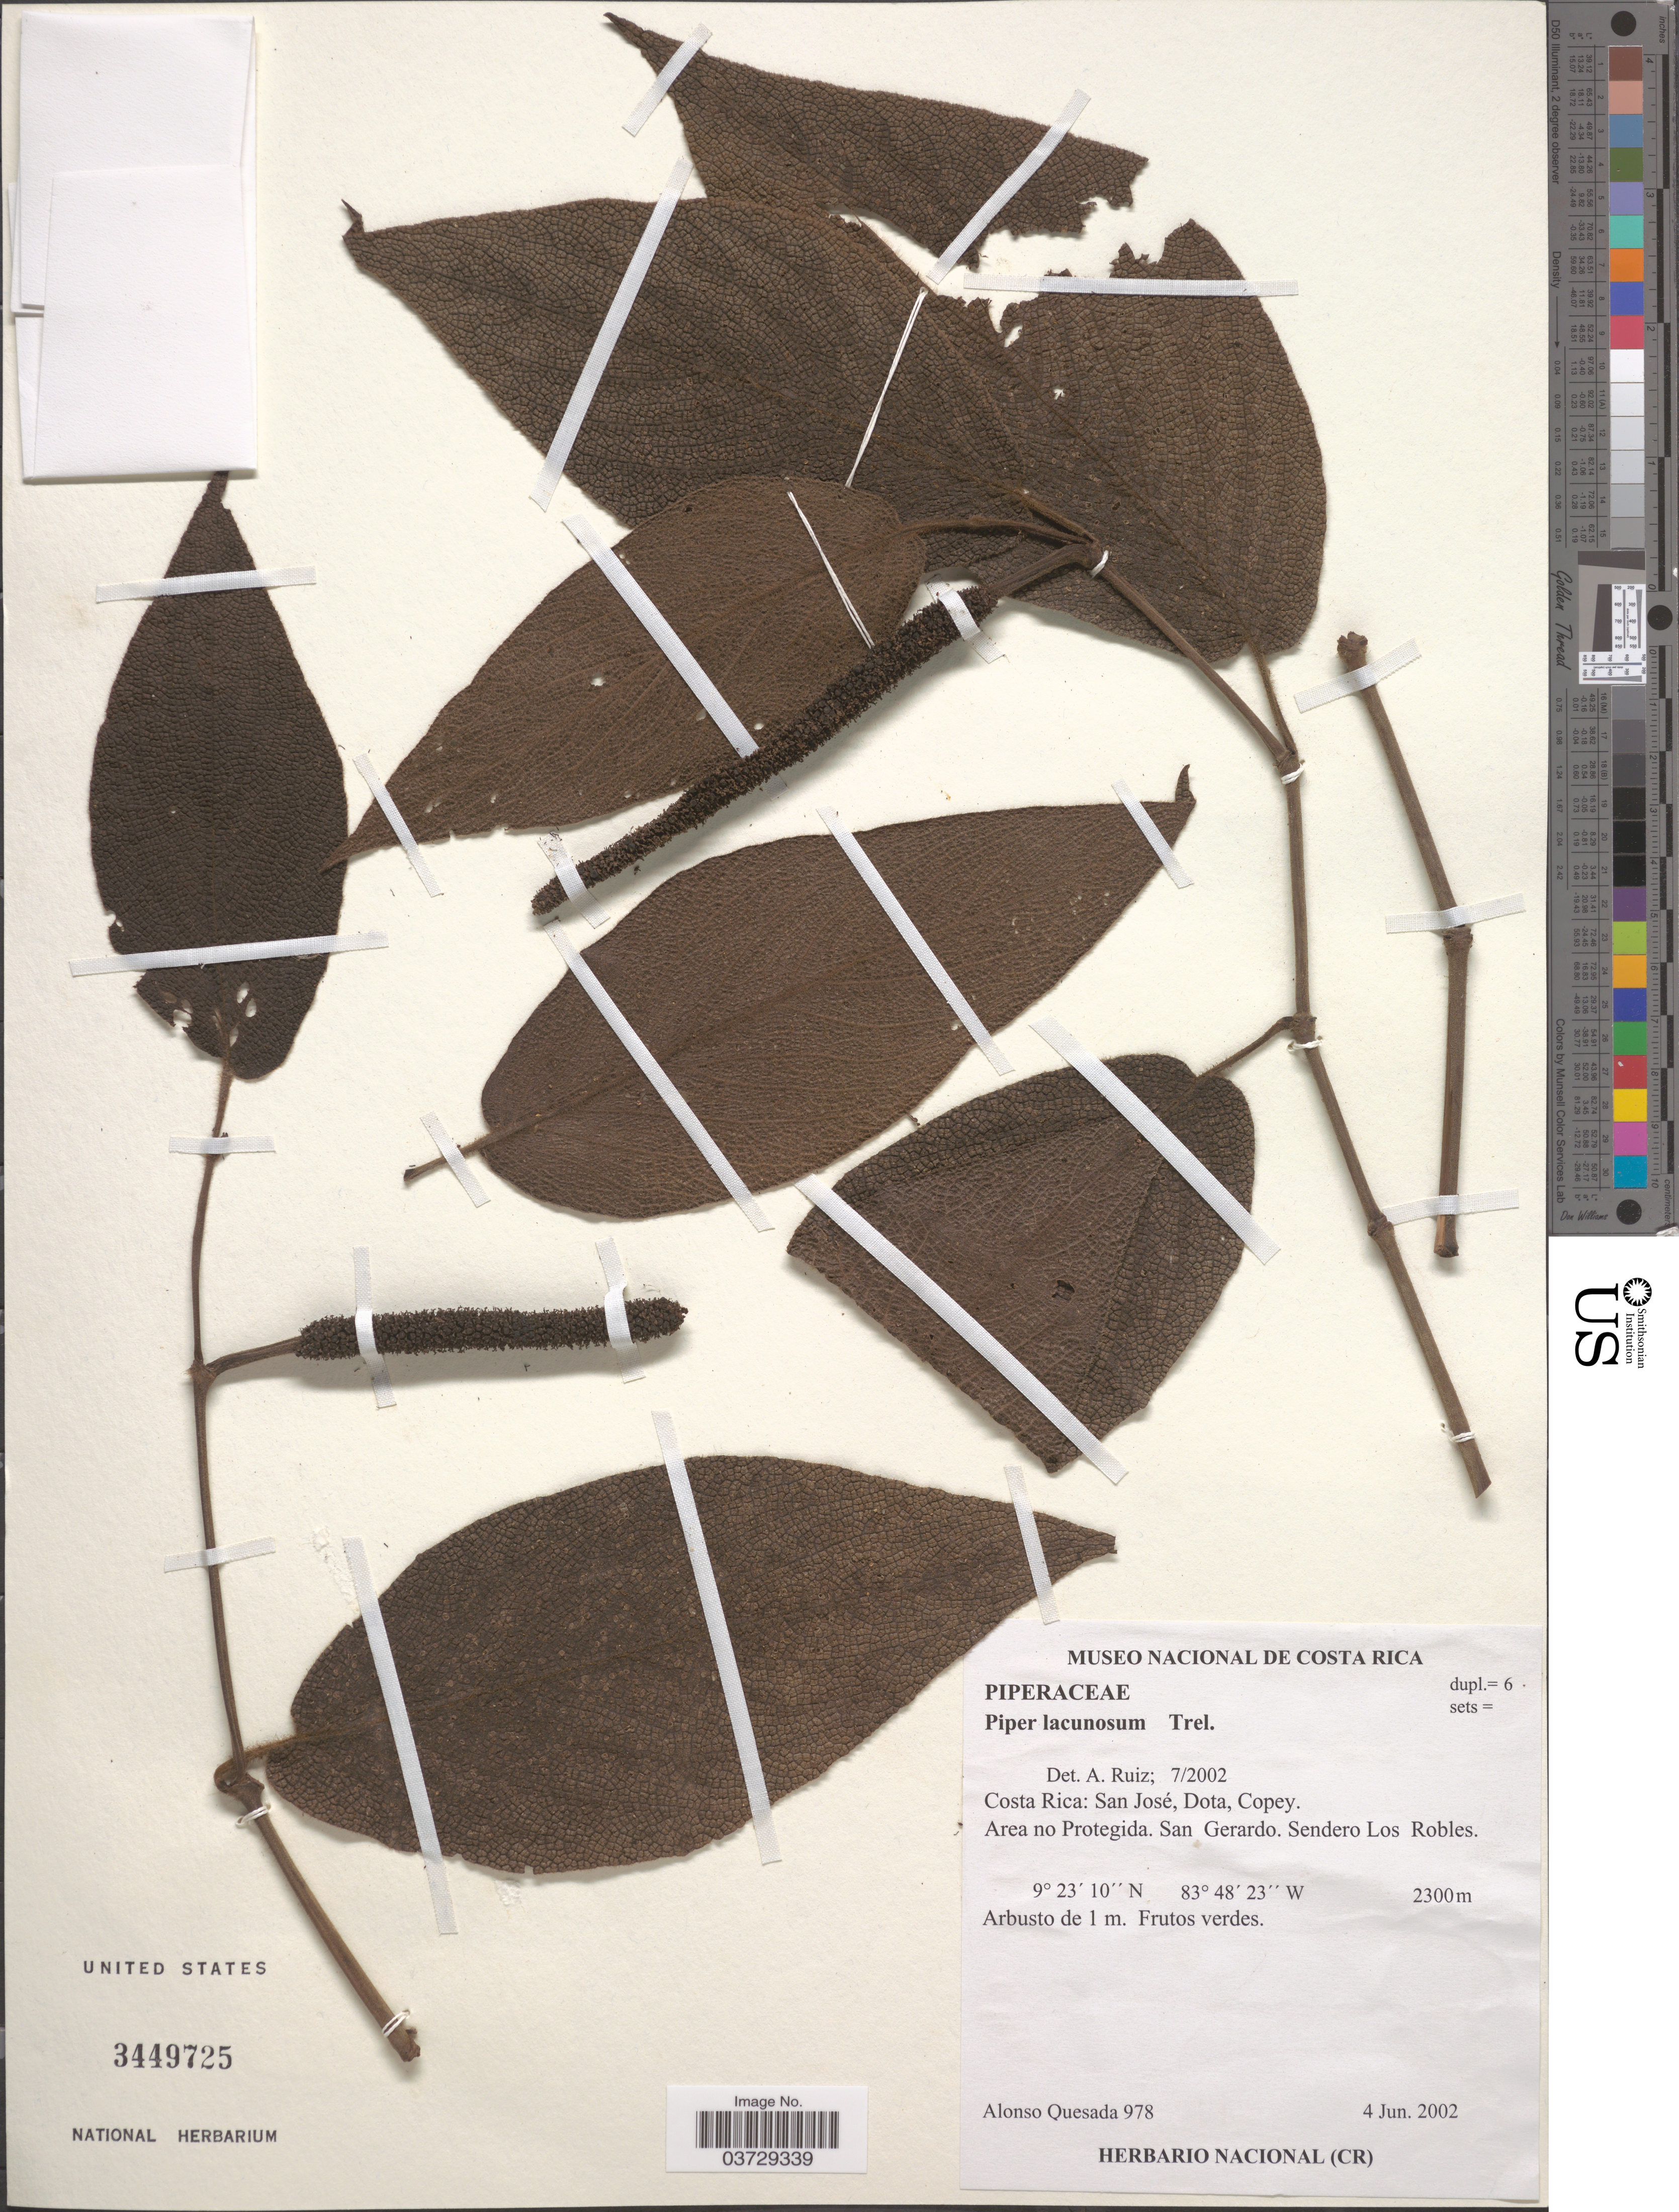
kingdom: Plantae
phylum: Tracheophyta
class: Magnoliopsida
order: Piperales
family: Piperaceae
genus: Piper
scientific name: Piper lacunosum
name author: Kunth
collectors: A. Quesada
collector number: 978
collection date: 2002-06-04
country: Costa Rica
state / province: San José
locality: Dota, Copey. Area no Protegida. San Gerardo. Sendero Los Robles.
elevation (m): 2300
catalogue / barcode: US 3449725